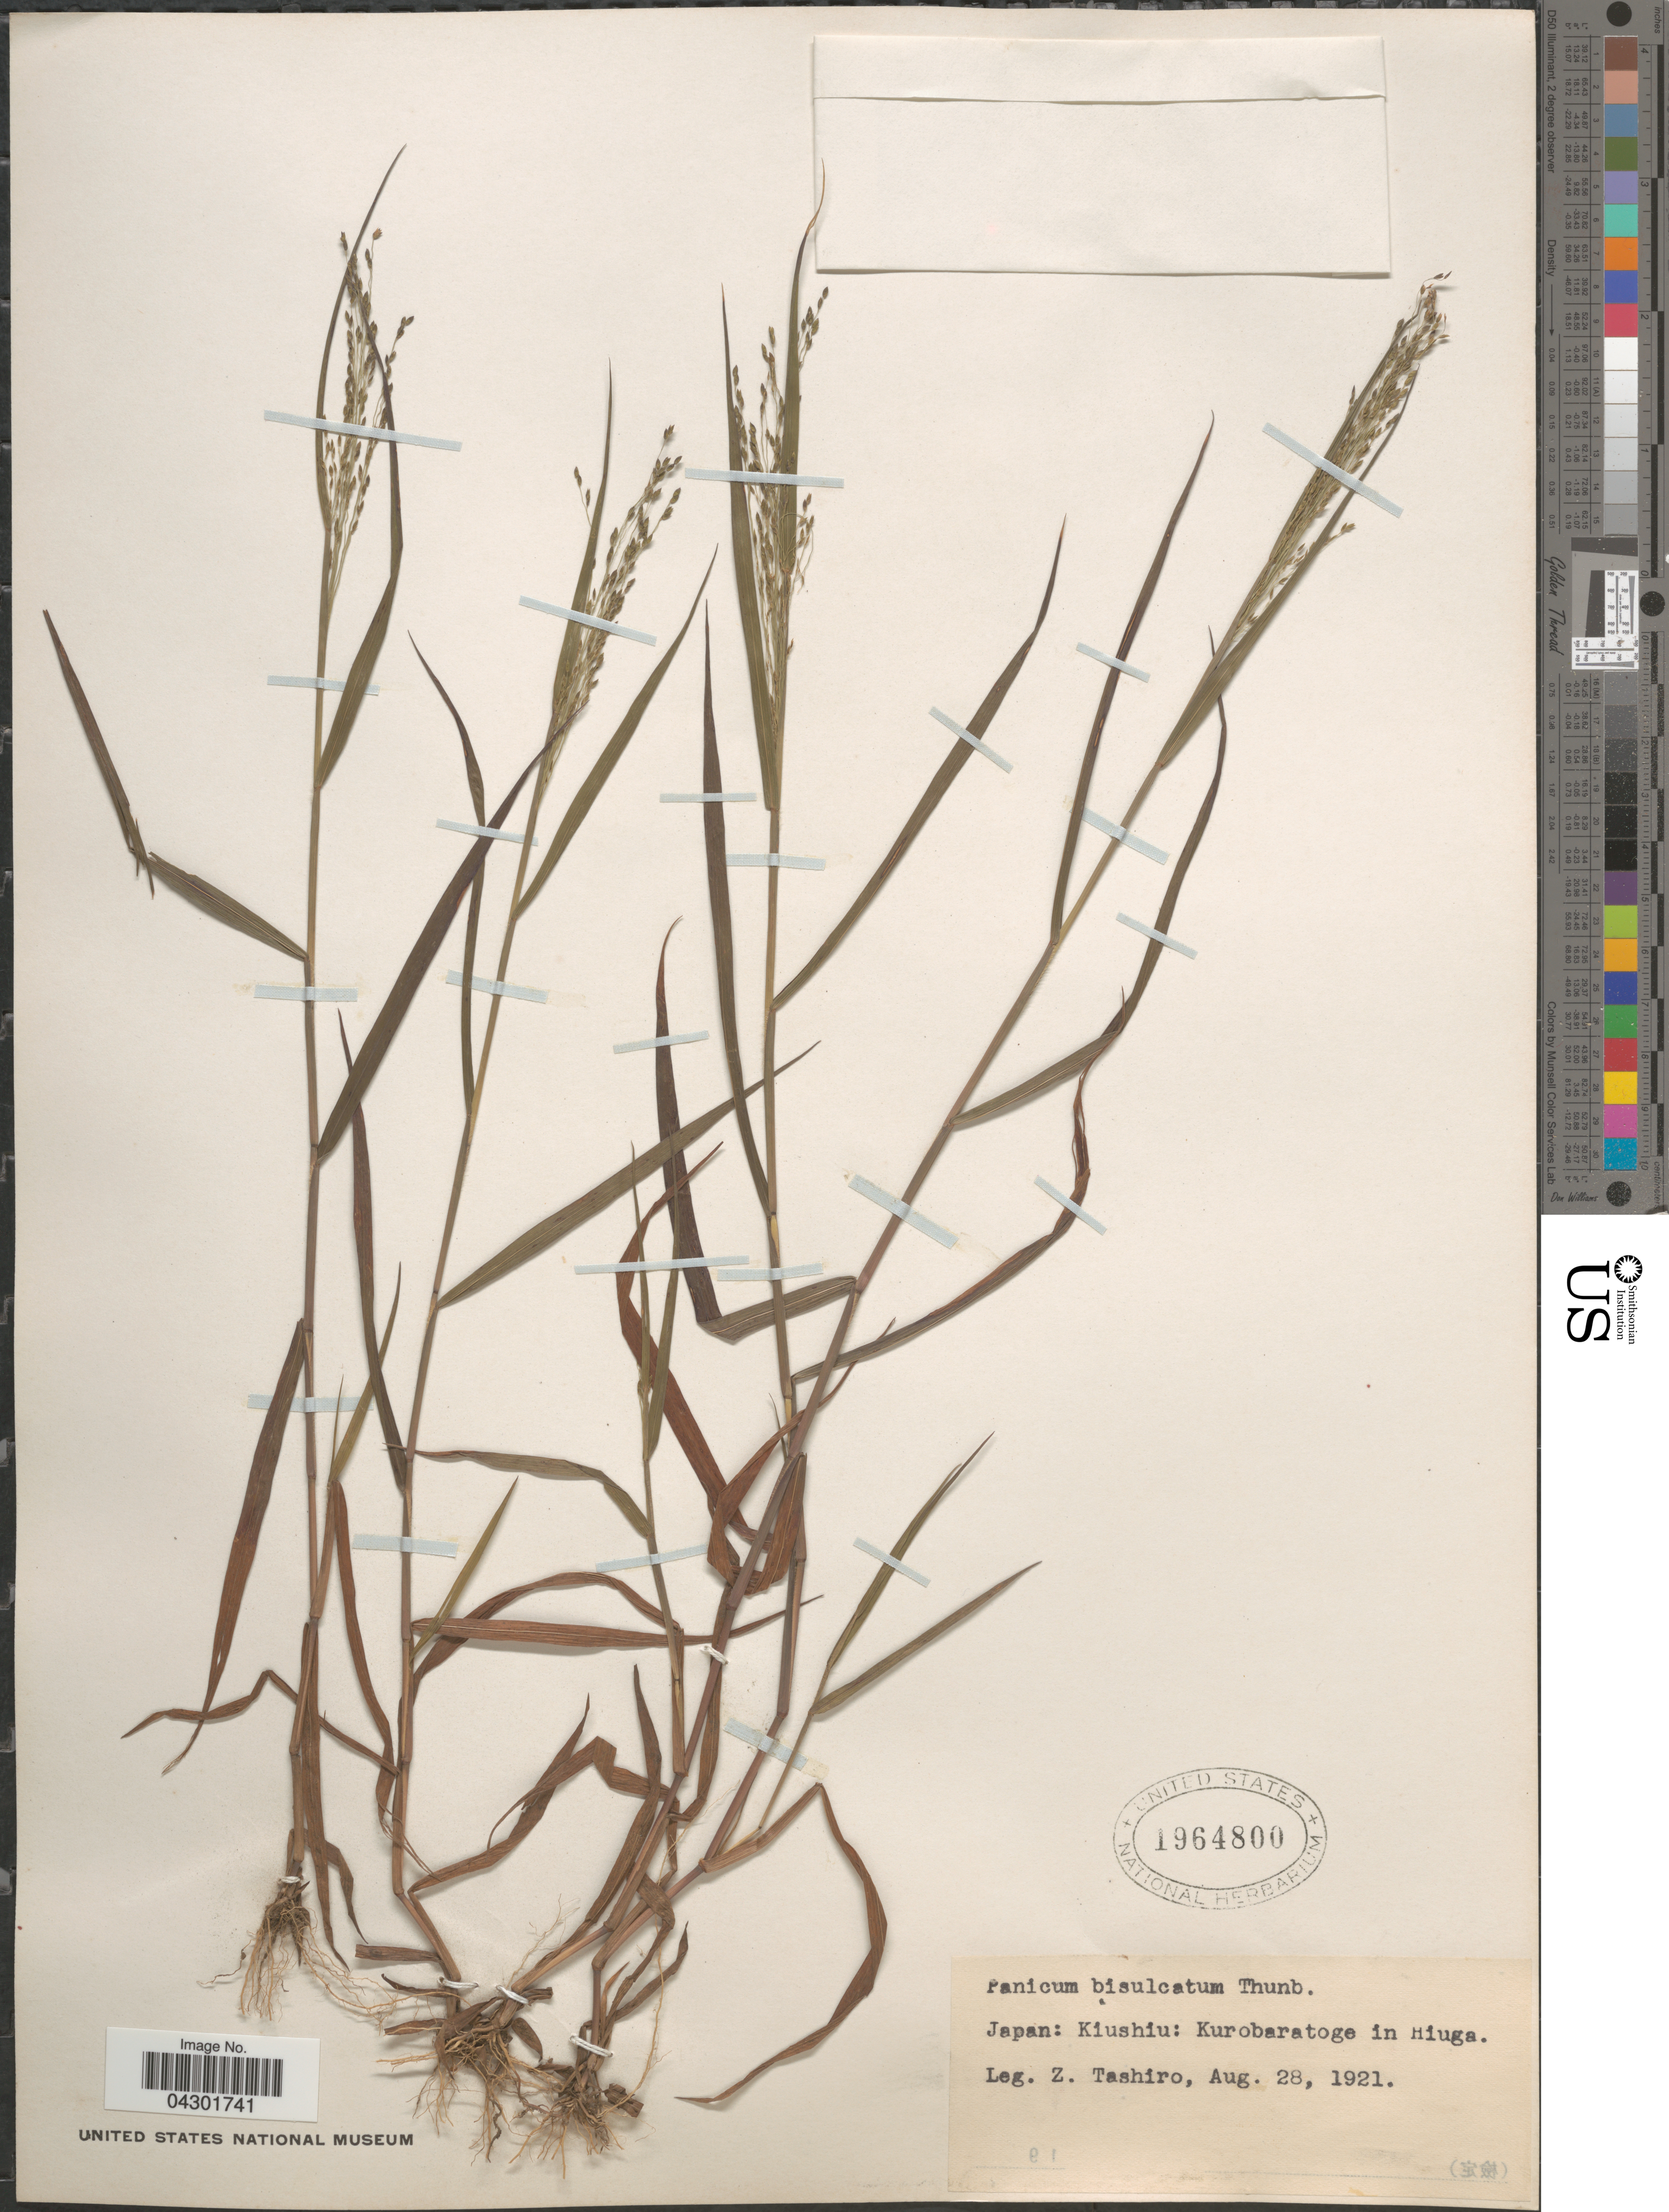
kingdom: Plantae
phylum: Tracheophyta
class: Liliopsida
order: Poales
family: Poaceae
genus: Panicum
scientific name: Panicum bisulcatum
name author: Thunb.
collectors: Z. Tashiro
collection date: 1921-08-28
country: Japan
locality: Kiushiu: Kurobaratoge in Hiuga.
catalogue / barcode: US 1964800